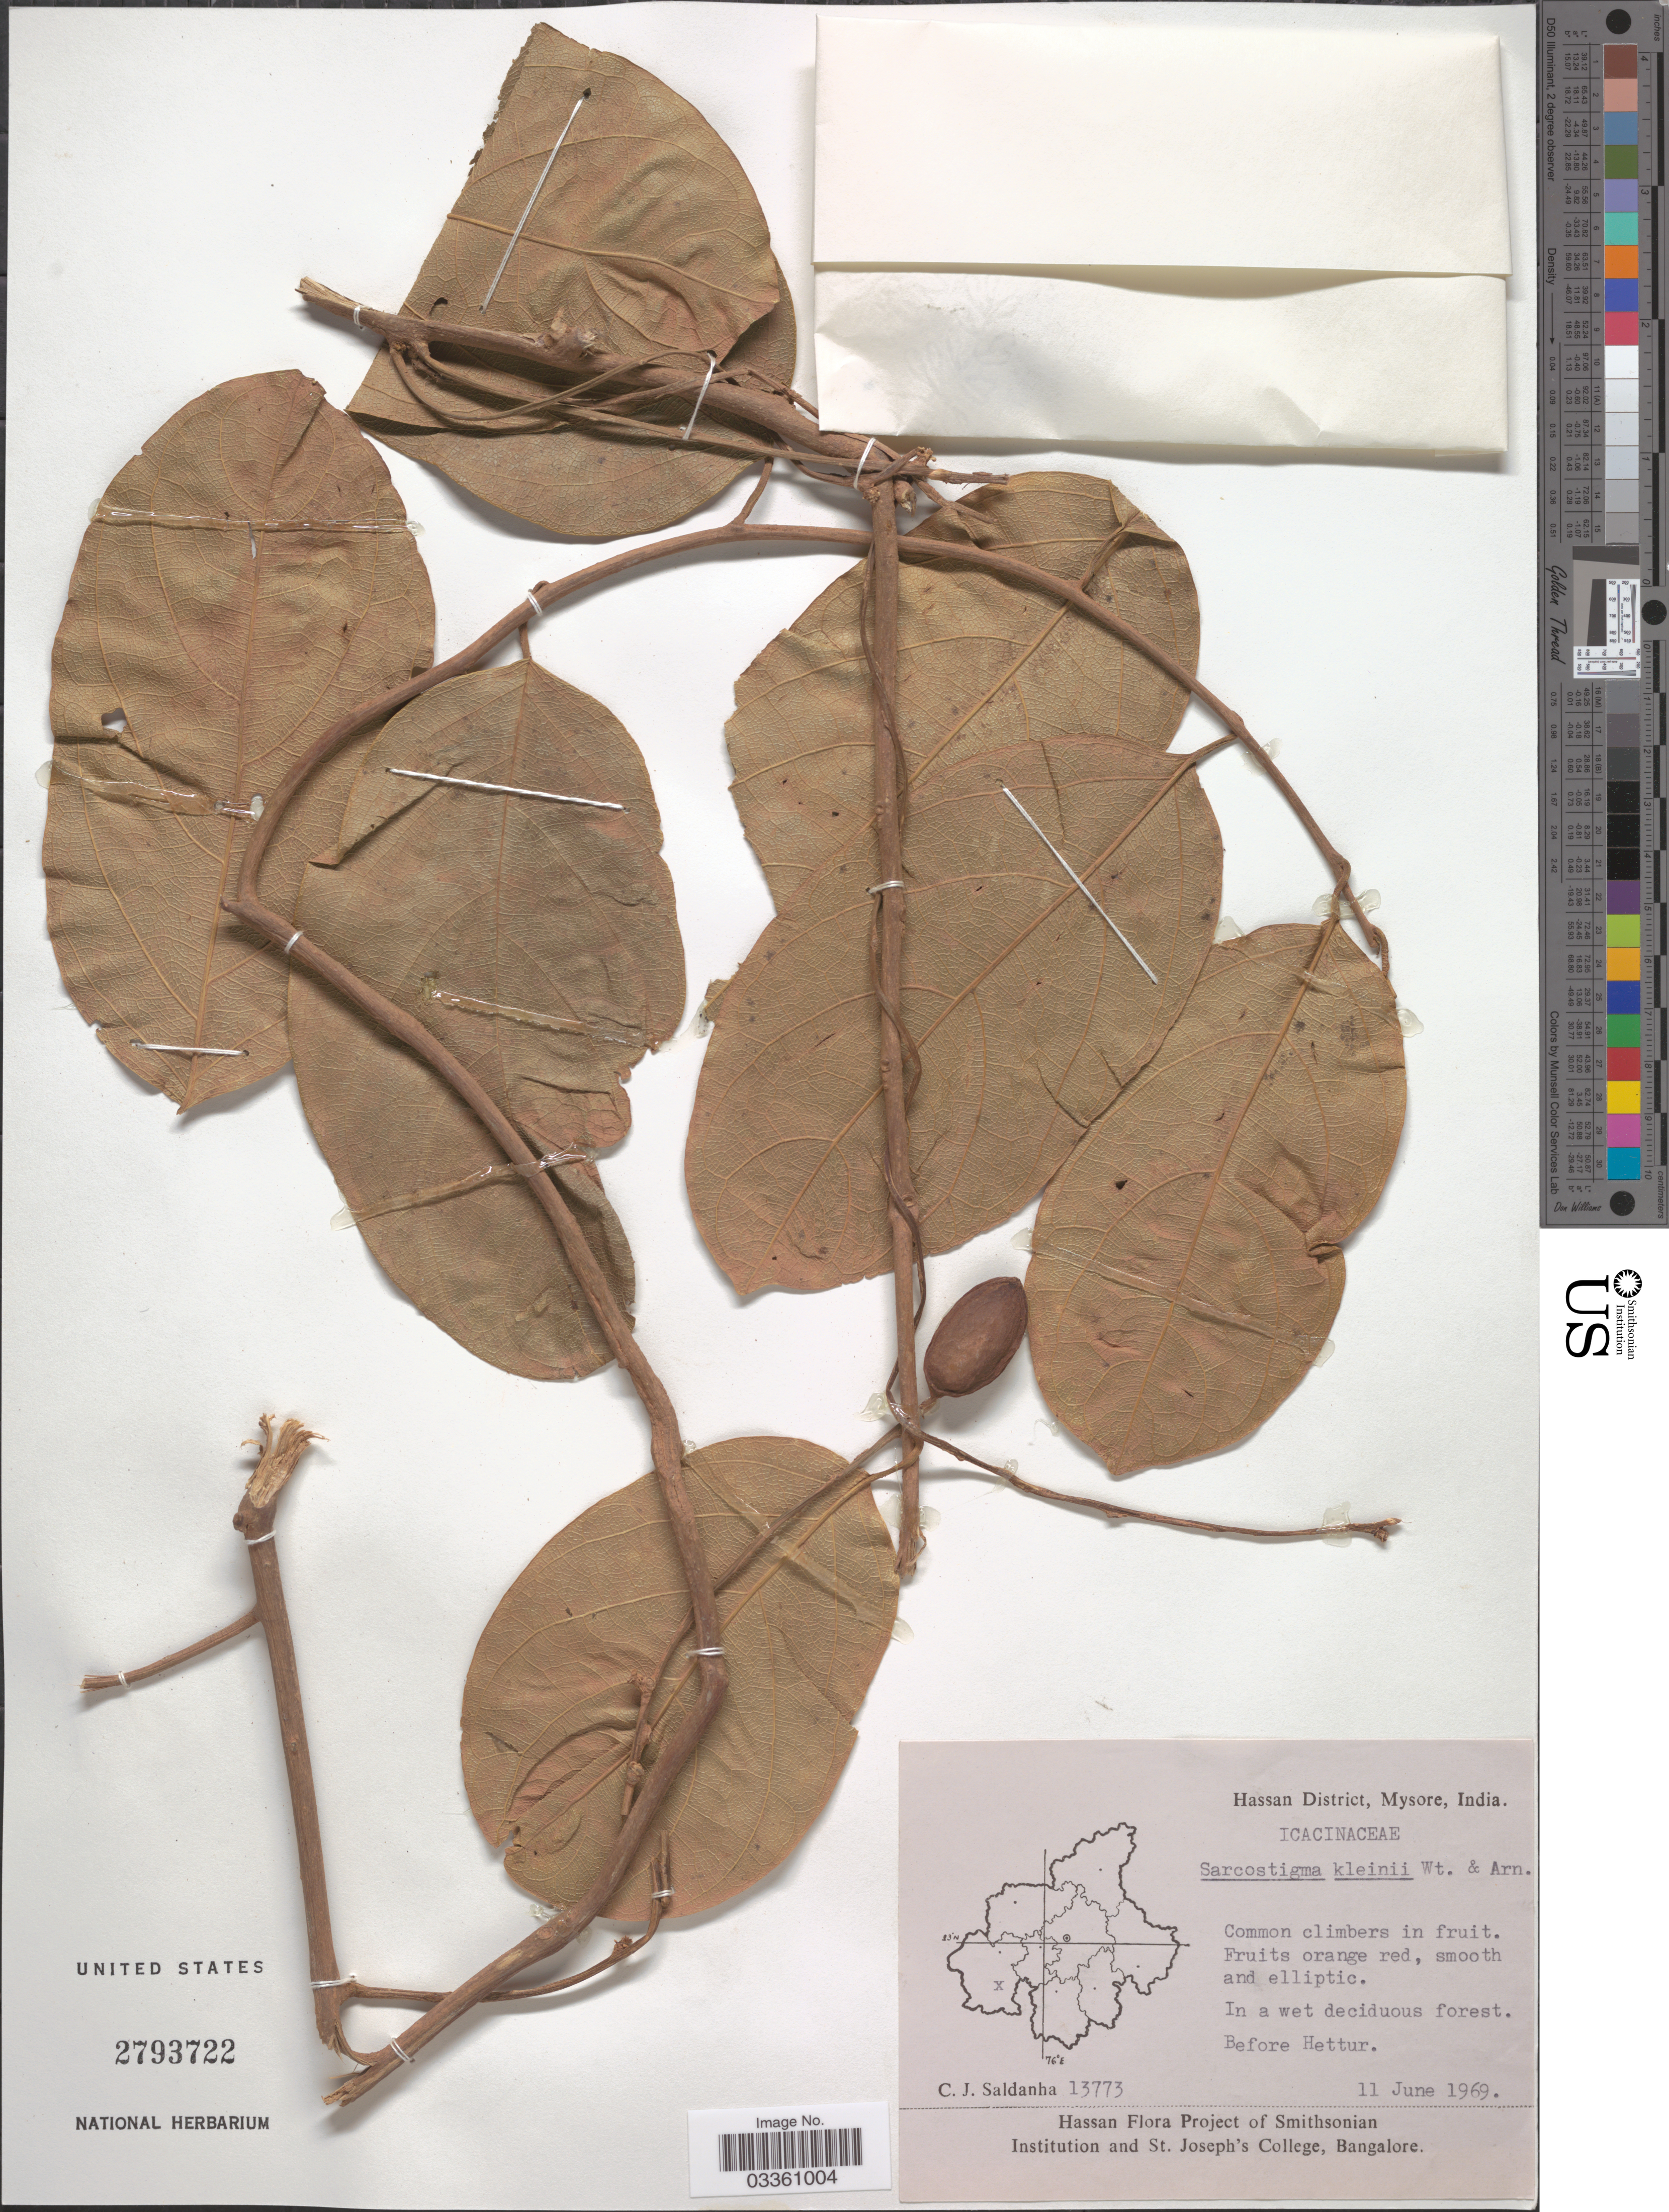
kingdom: Plantae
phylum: Tracheophyta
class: Magnoliopsida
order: Icacinales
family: Icacinaceae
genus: Sarcostigma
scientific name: Sarcostigma kleinii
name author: Wight & Arn.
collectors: C. J. Saldanha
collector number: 13773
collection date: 1969-06-11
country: India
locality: Hassan District, Mysore. Before Hettur.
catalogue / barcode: US 2793722